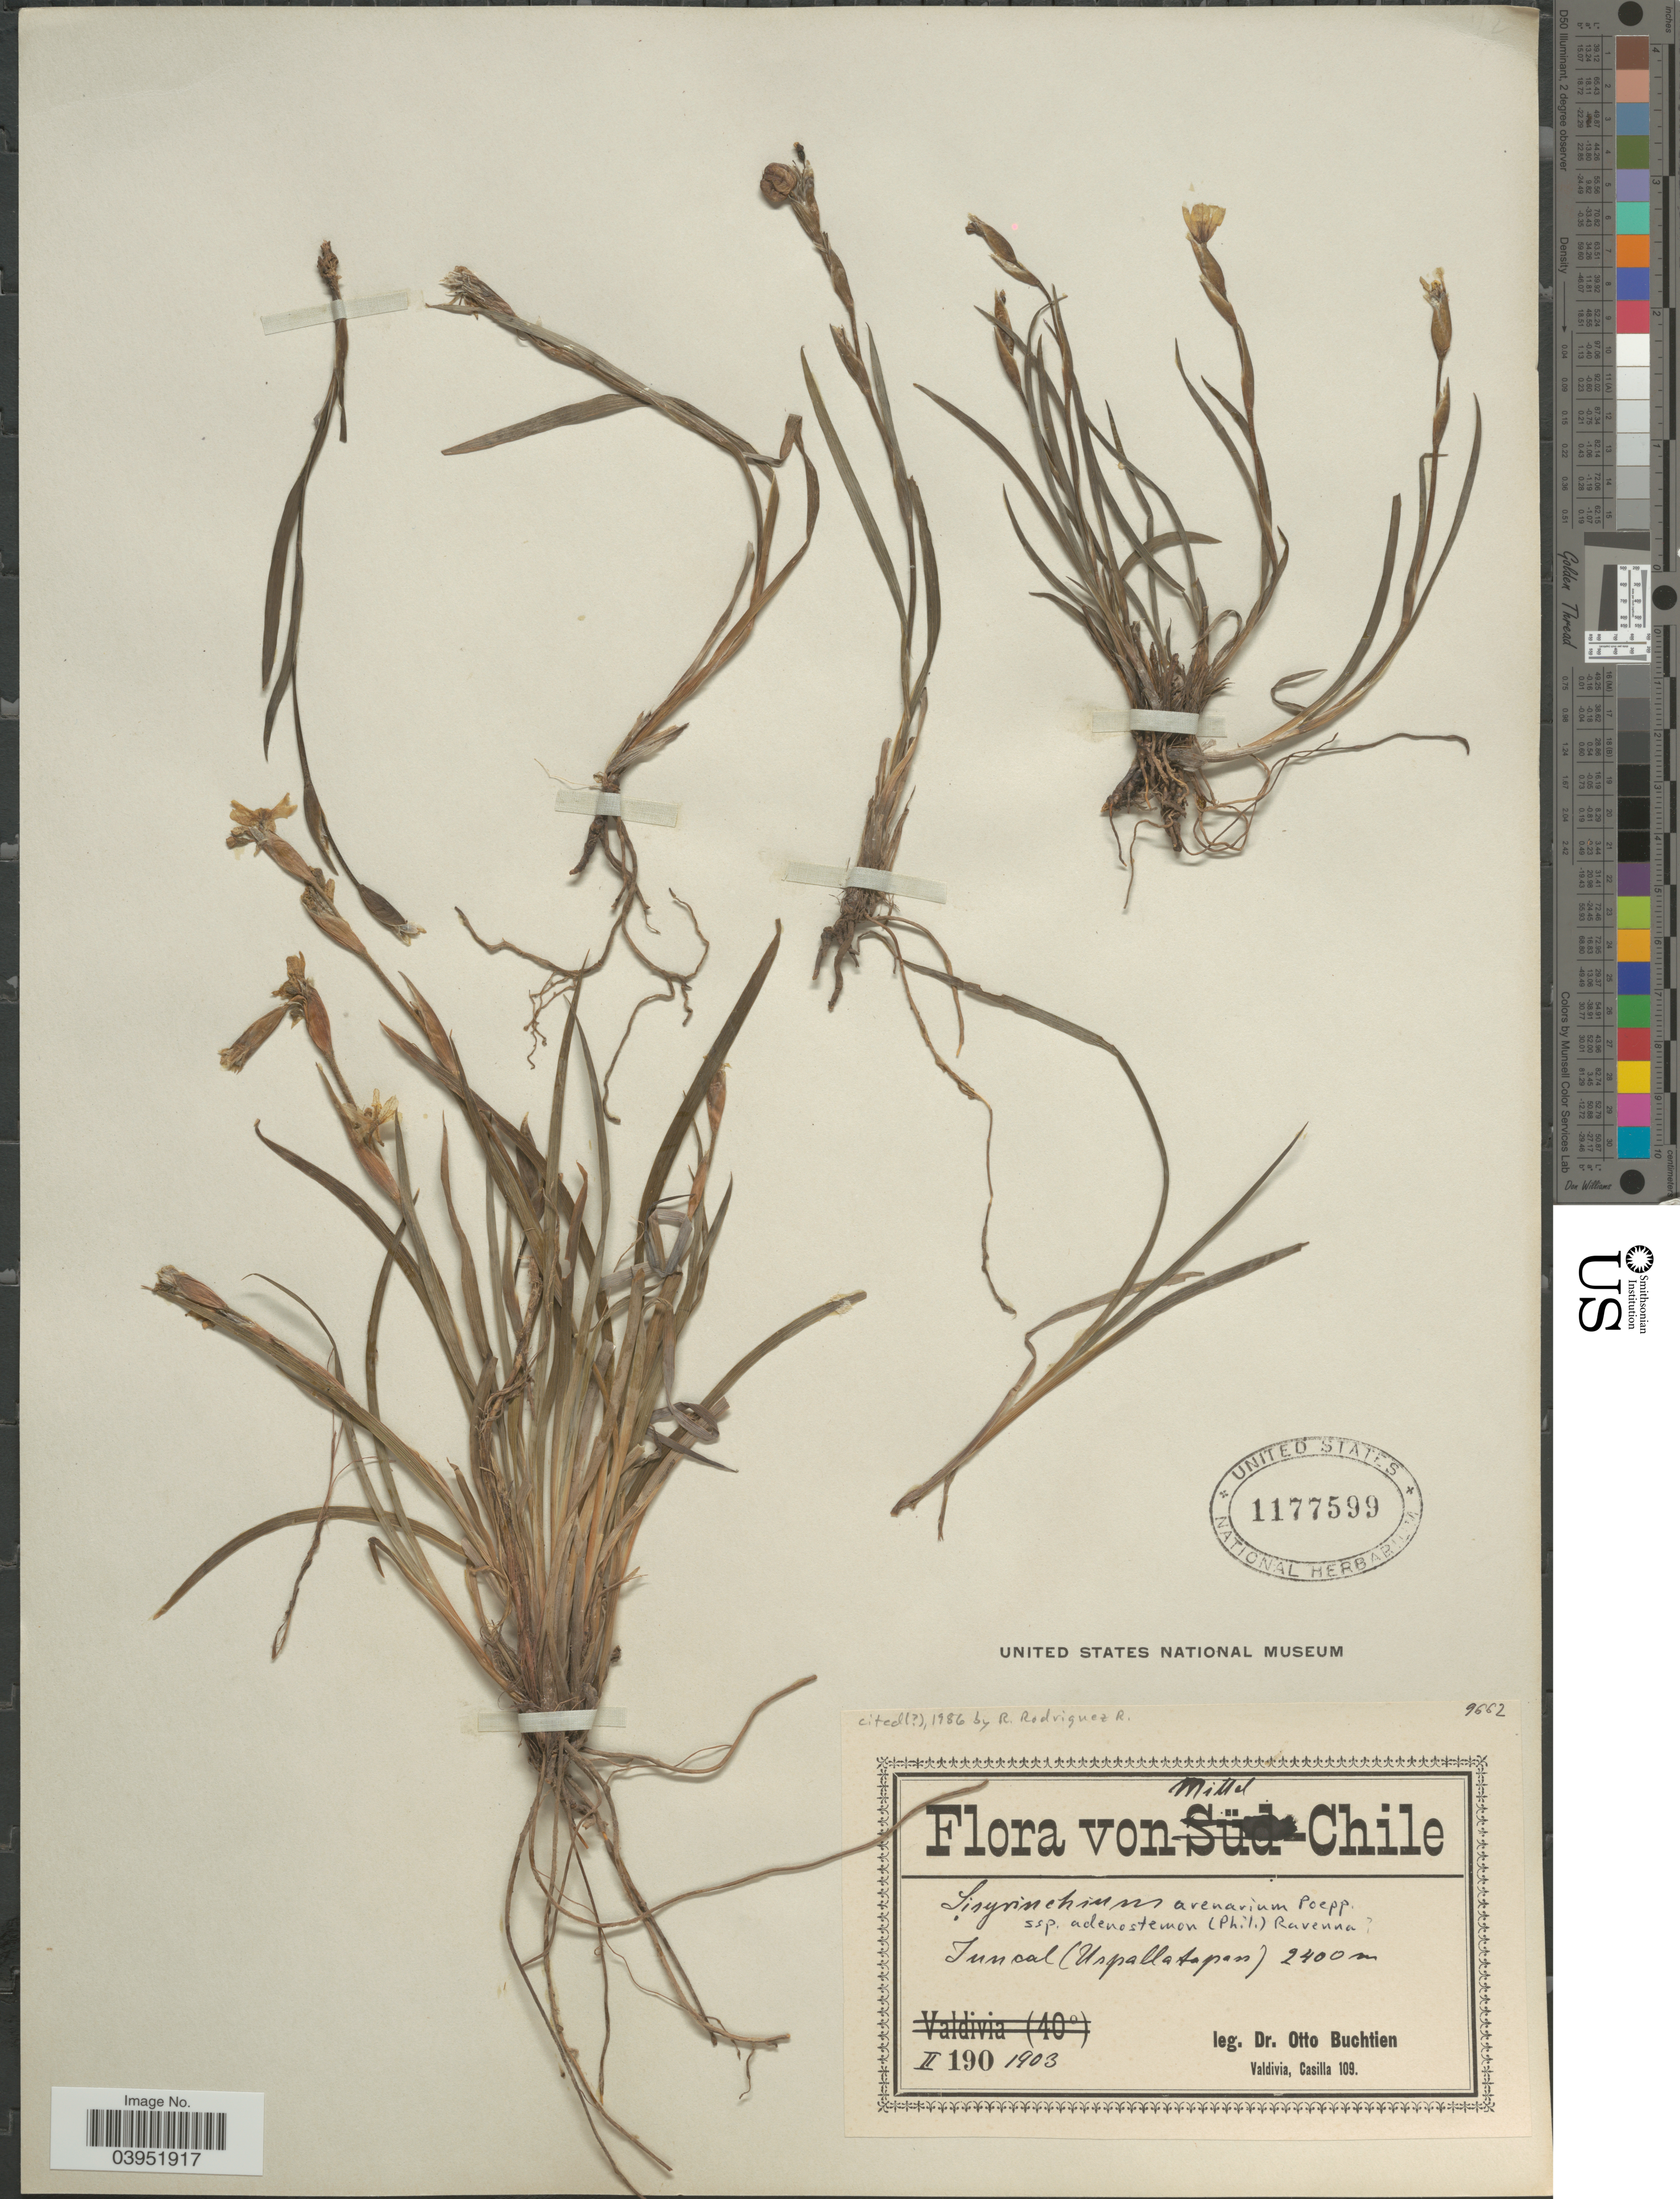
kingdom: Plantae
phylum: Tracheophyta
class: Liliopsida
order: Asparagales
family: Iridaceae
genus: Sisyrinchium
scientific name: Sisyrinchium arenarium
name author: Poepp.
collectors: O. Buchtien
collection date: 1903-02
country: Chile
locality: Mittel-Chile Juncal (Uspallatapass).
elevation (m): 2400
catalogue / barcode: US 1177599